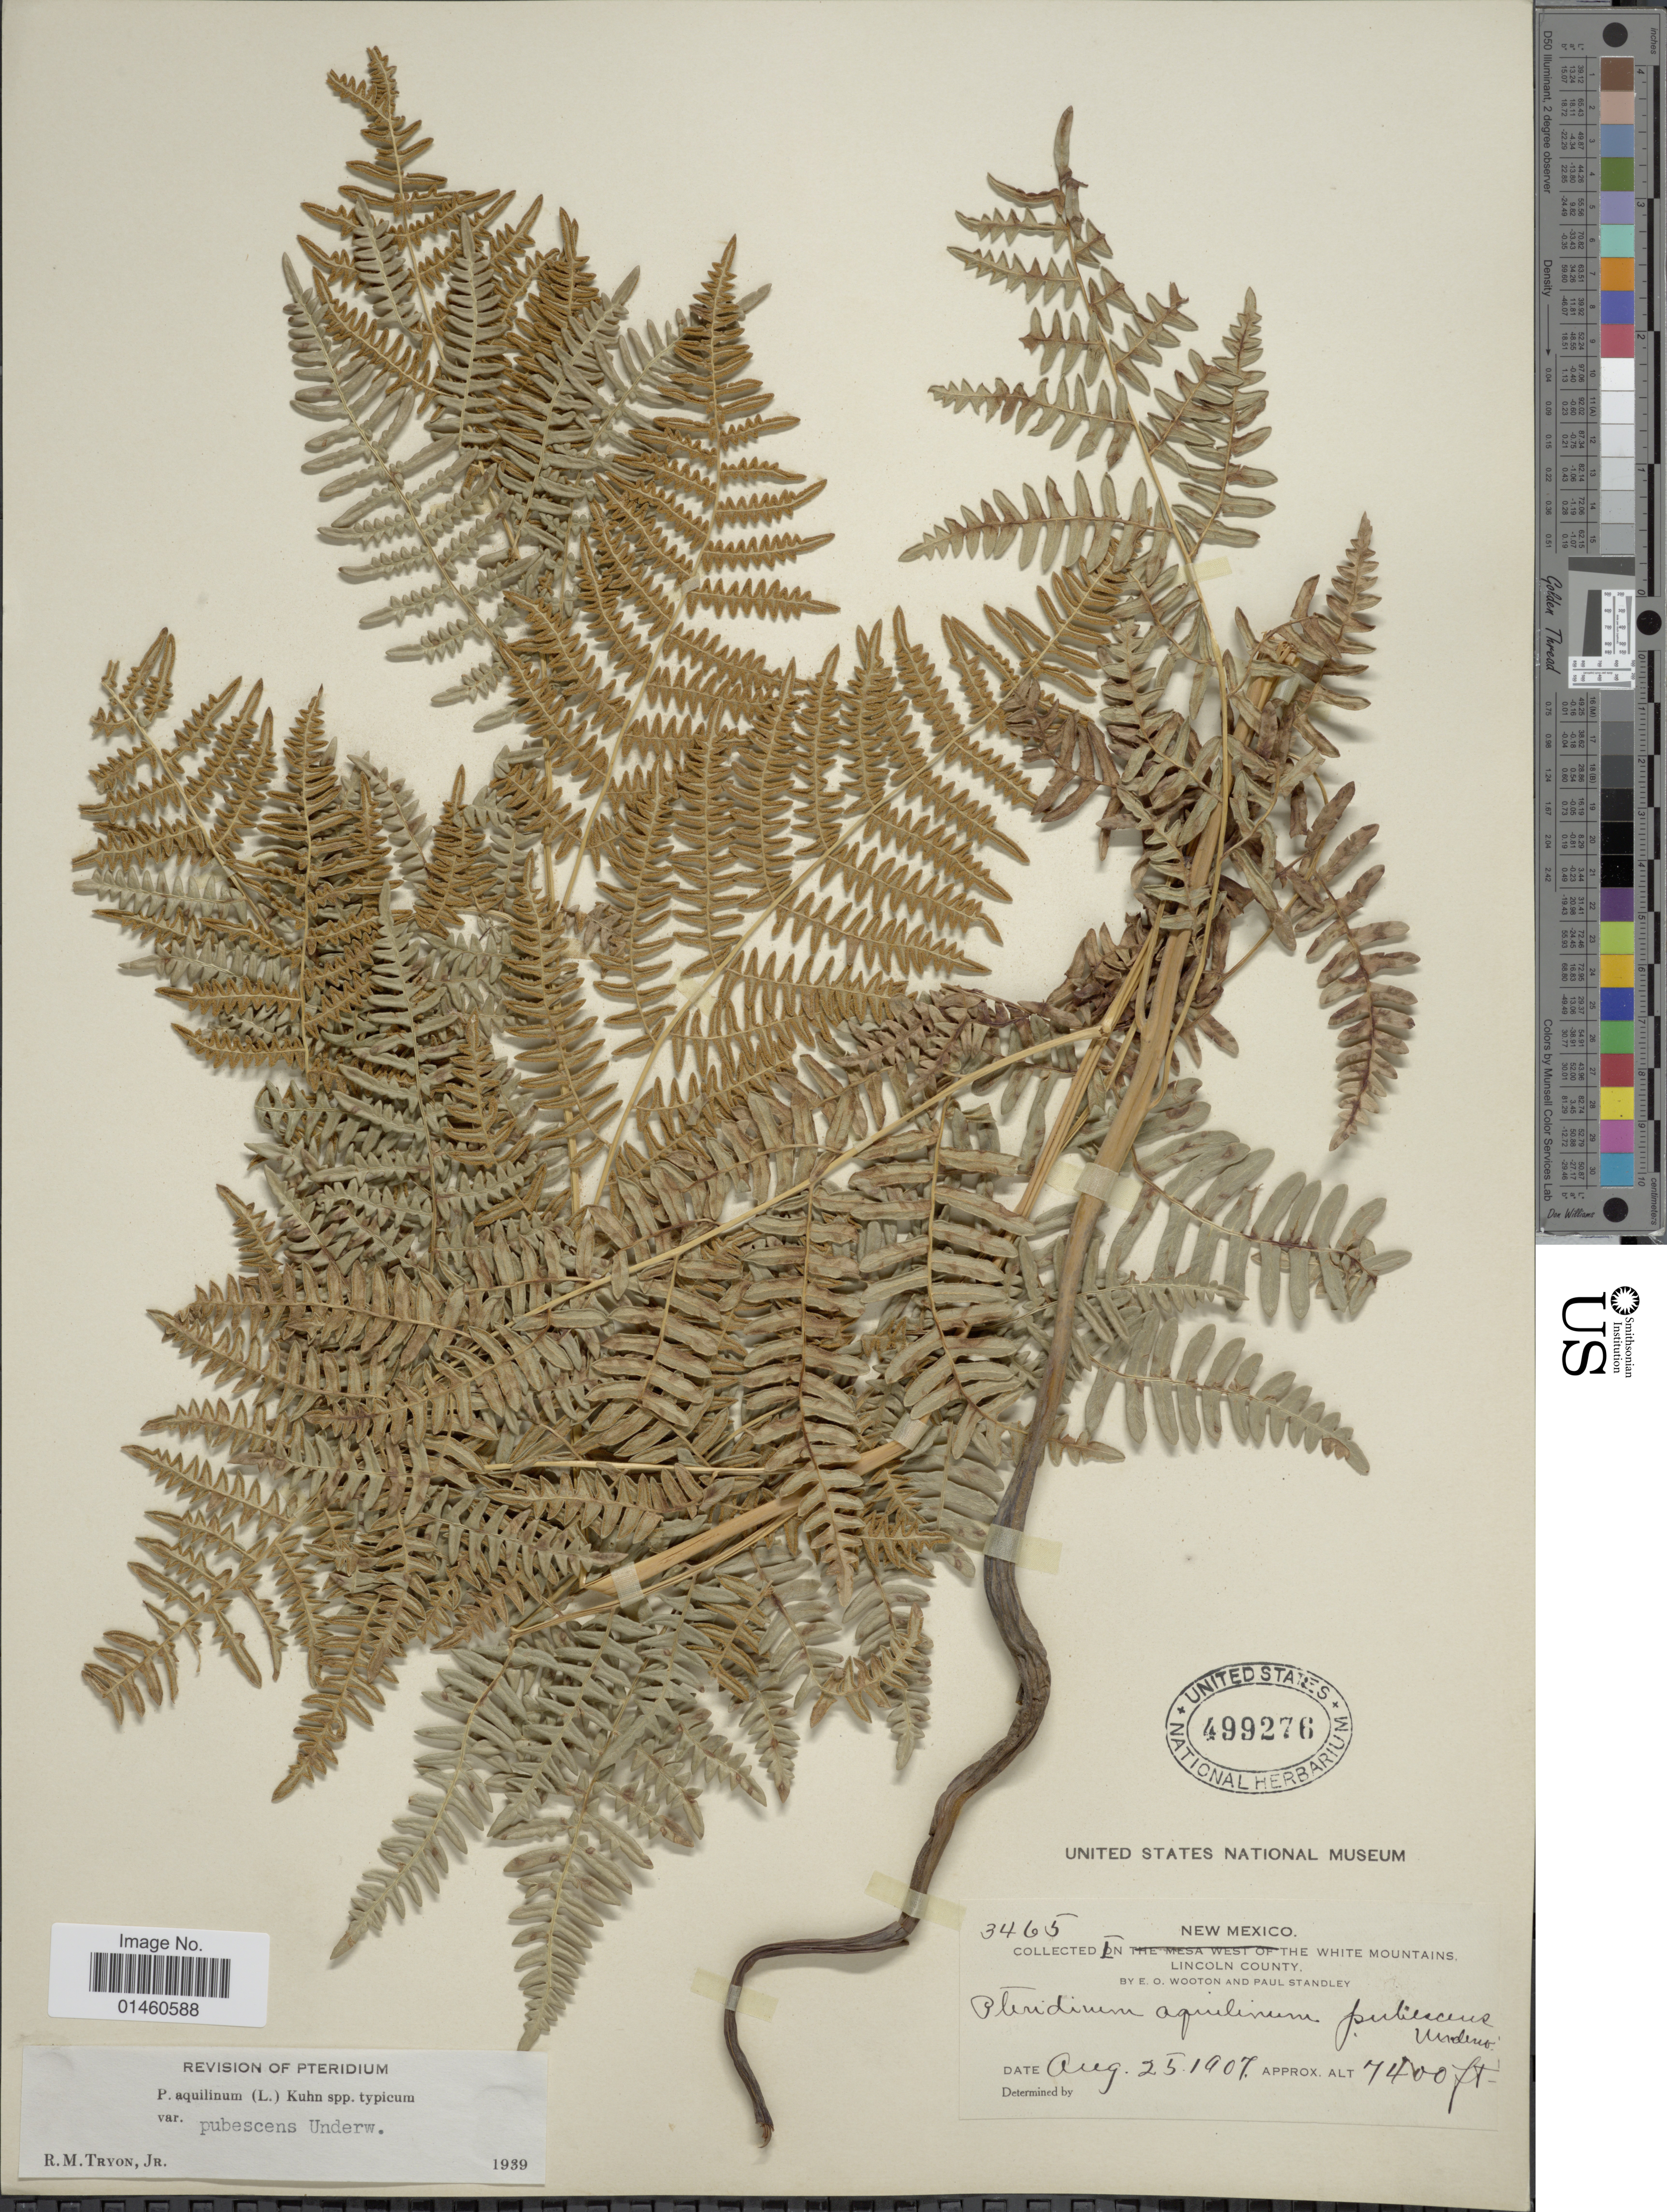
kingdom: Plantae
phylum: Tracheophyta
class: Polypodiopsida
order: Polypodiales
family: Dennstaedtiaceae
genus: Pteridium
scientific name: Pteridium pubescens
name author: (Underw.) Christenh.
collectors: E. O. Wooton & P. C. Standley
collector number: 3465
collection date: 1907-08-25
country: United States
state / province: New Mexico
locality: White Mountains, Lincoln County.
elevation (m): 2256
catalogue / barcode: US 499276